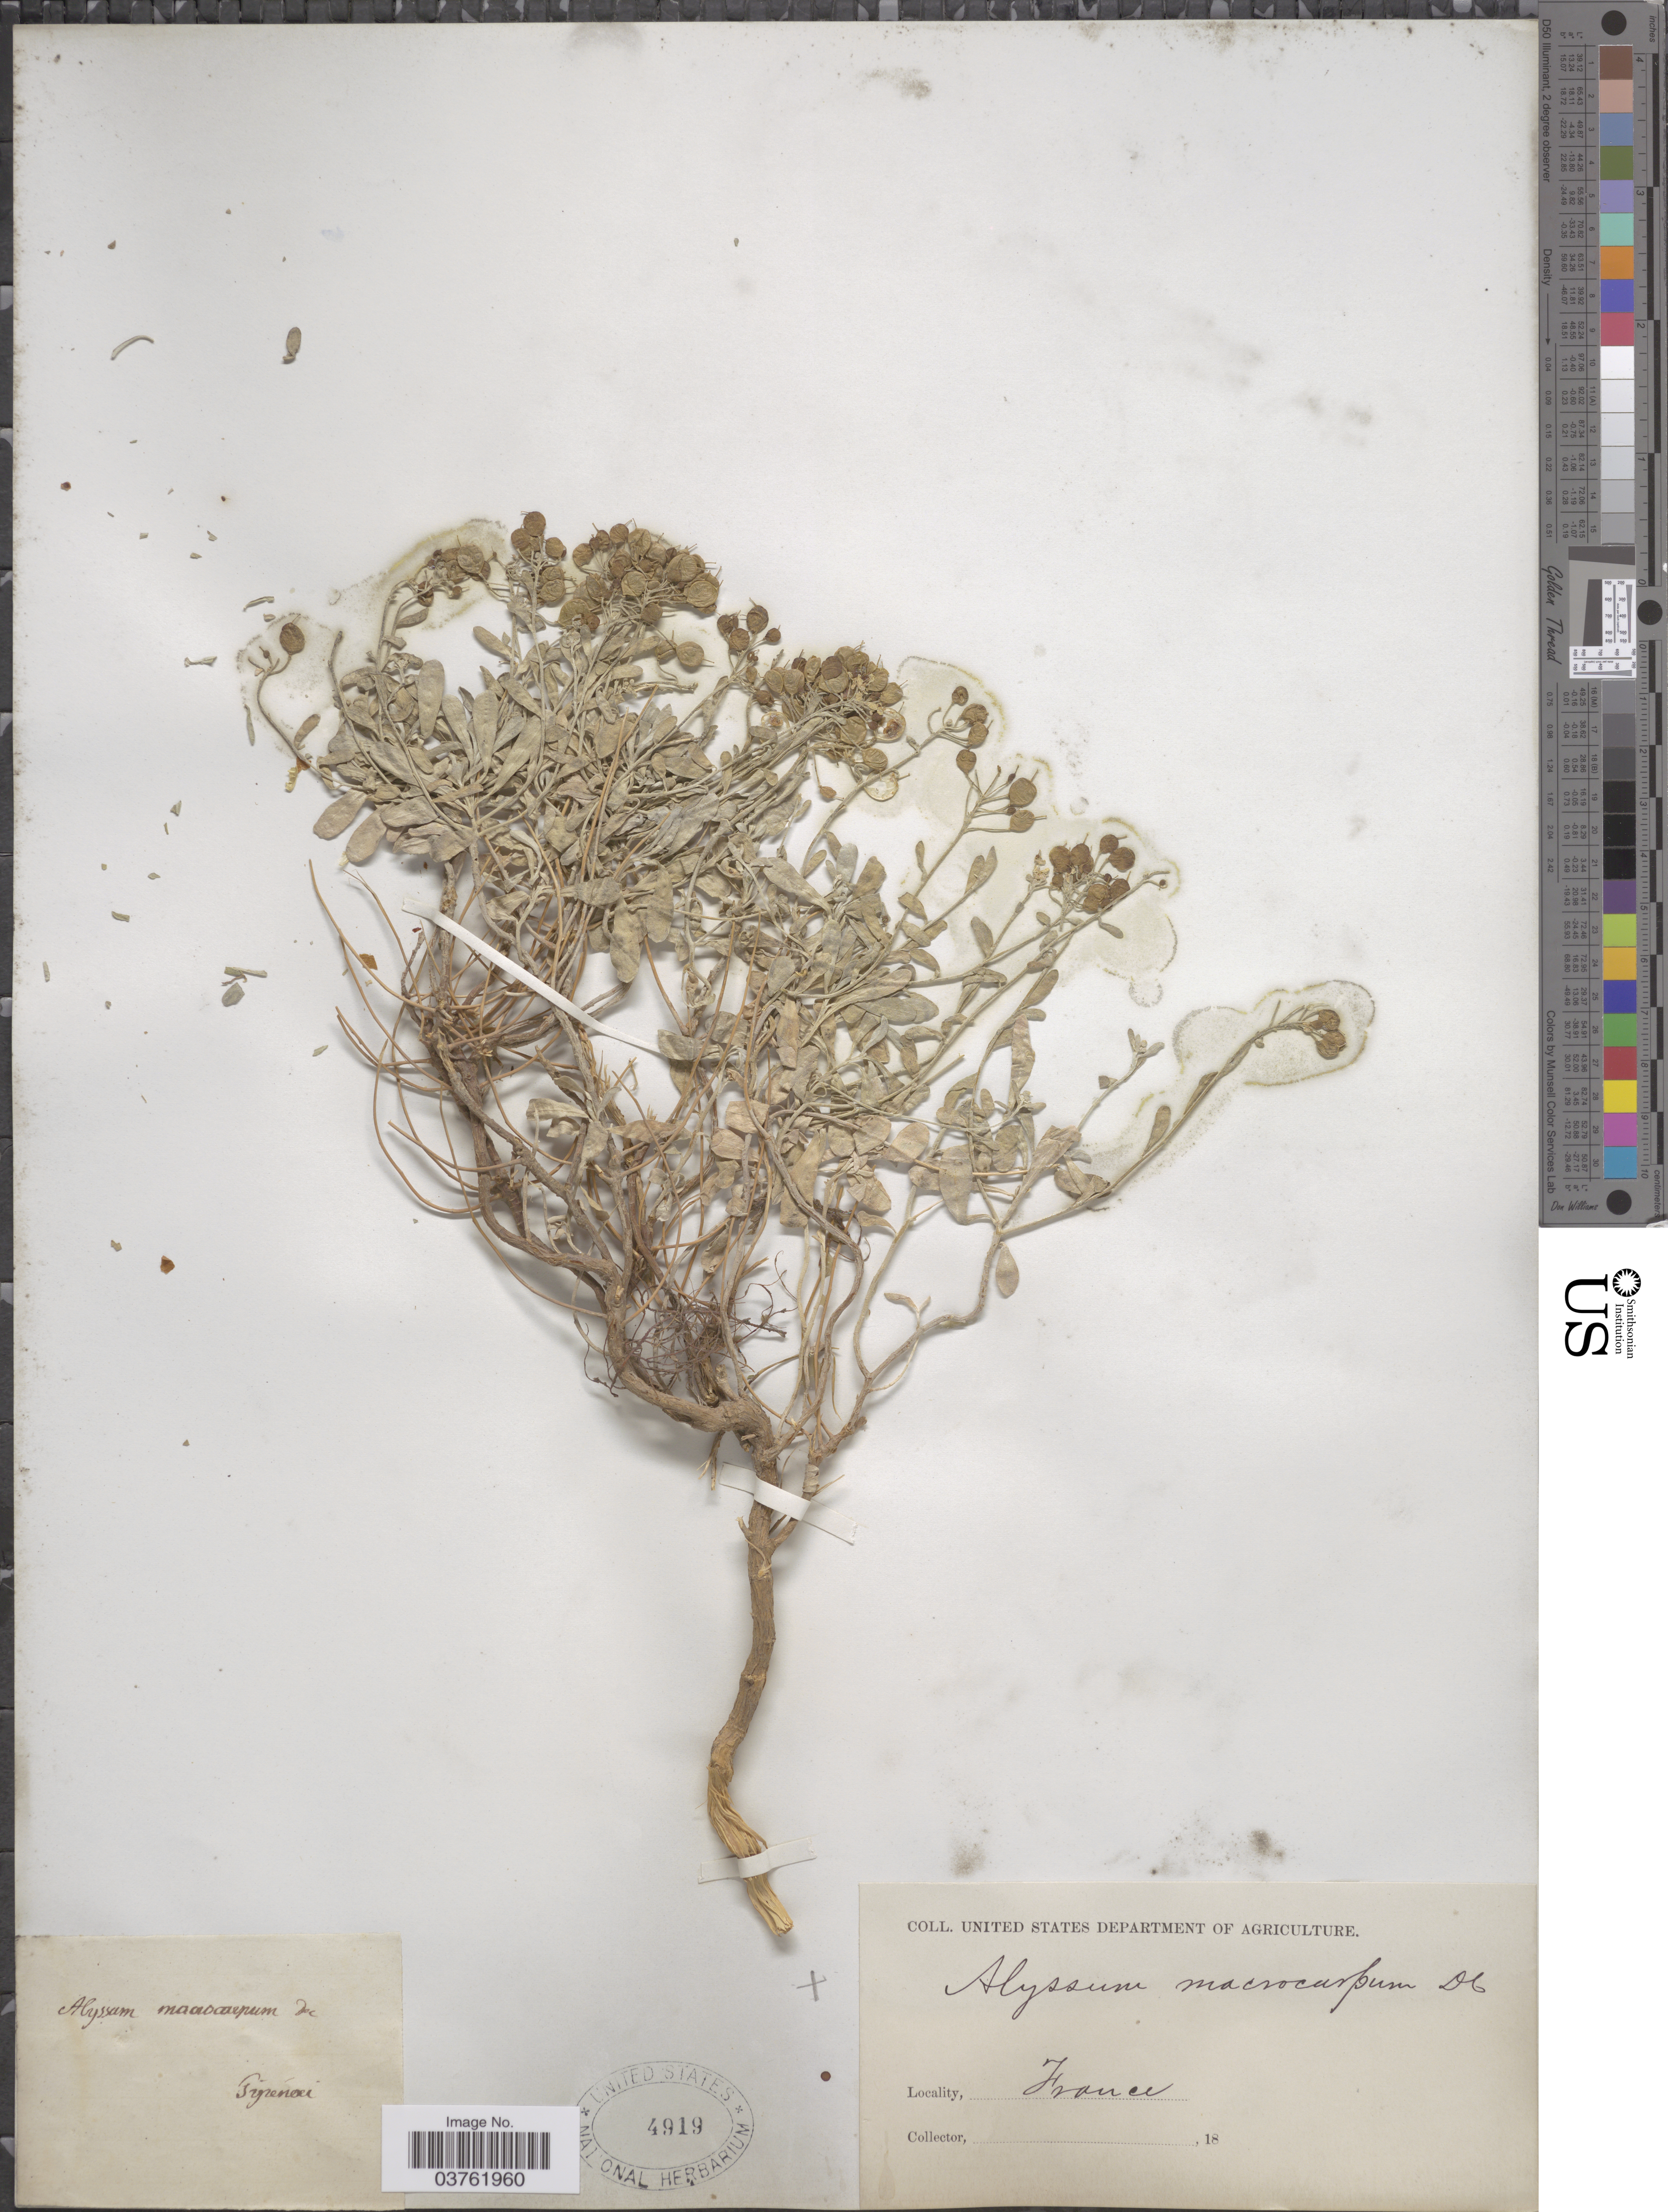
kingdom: Plantae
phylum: Tracheophyta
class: Magnoliopsida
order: Brassicales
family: Brassicaceae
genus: Alyssum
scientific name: Alyssum macrocarpum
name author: DC.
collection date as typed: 18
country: France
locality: Pyrénees.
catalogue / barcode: US 4919